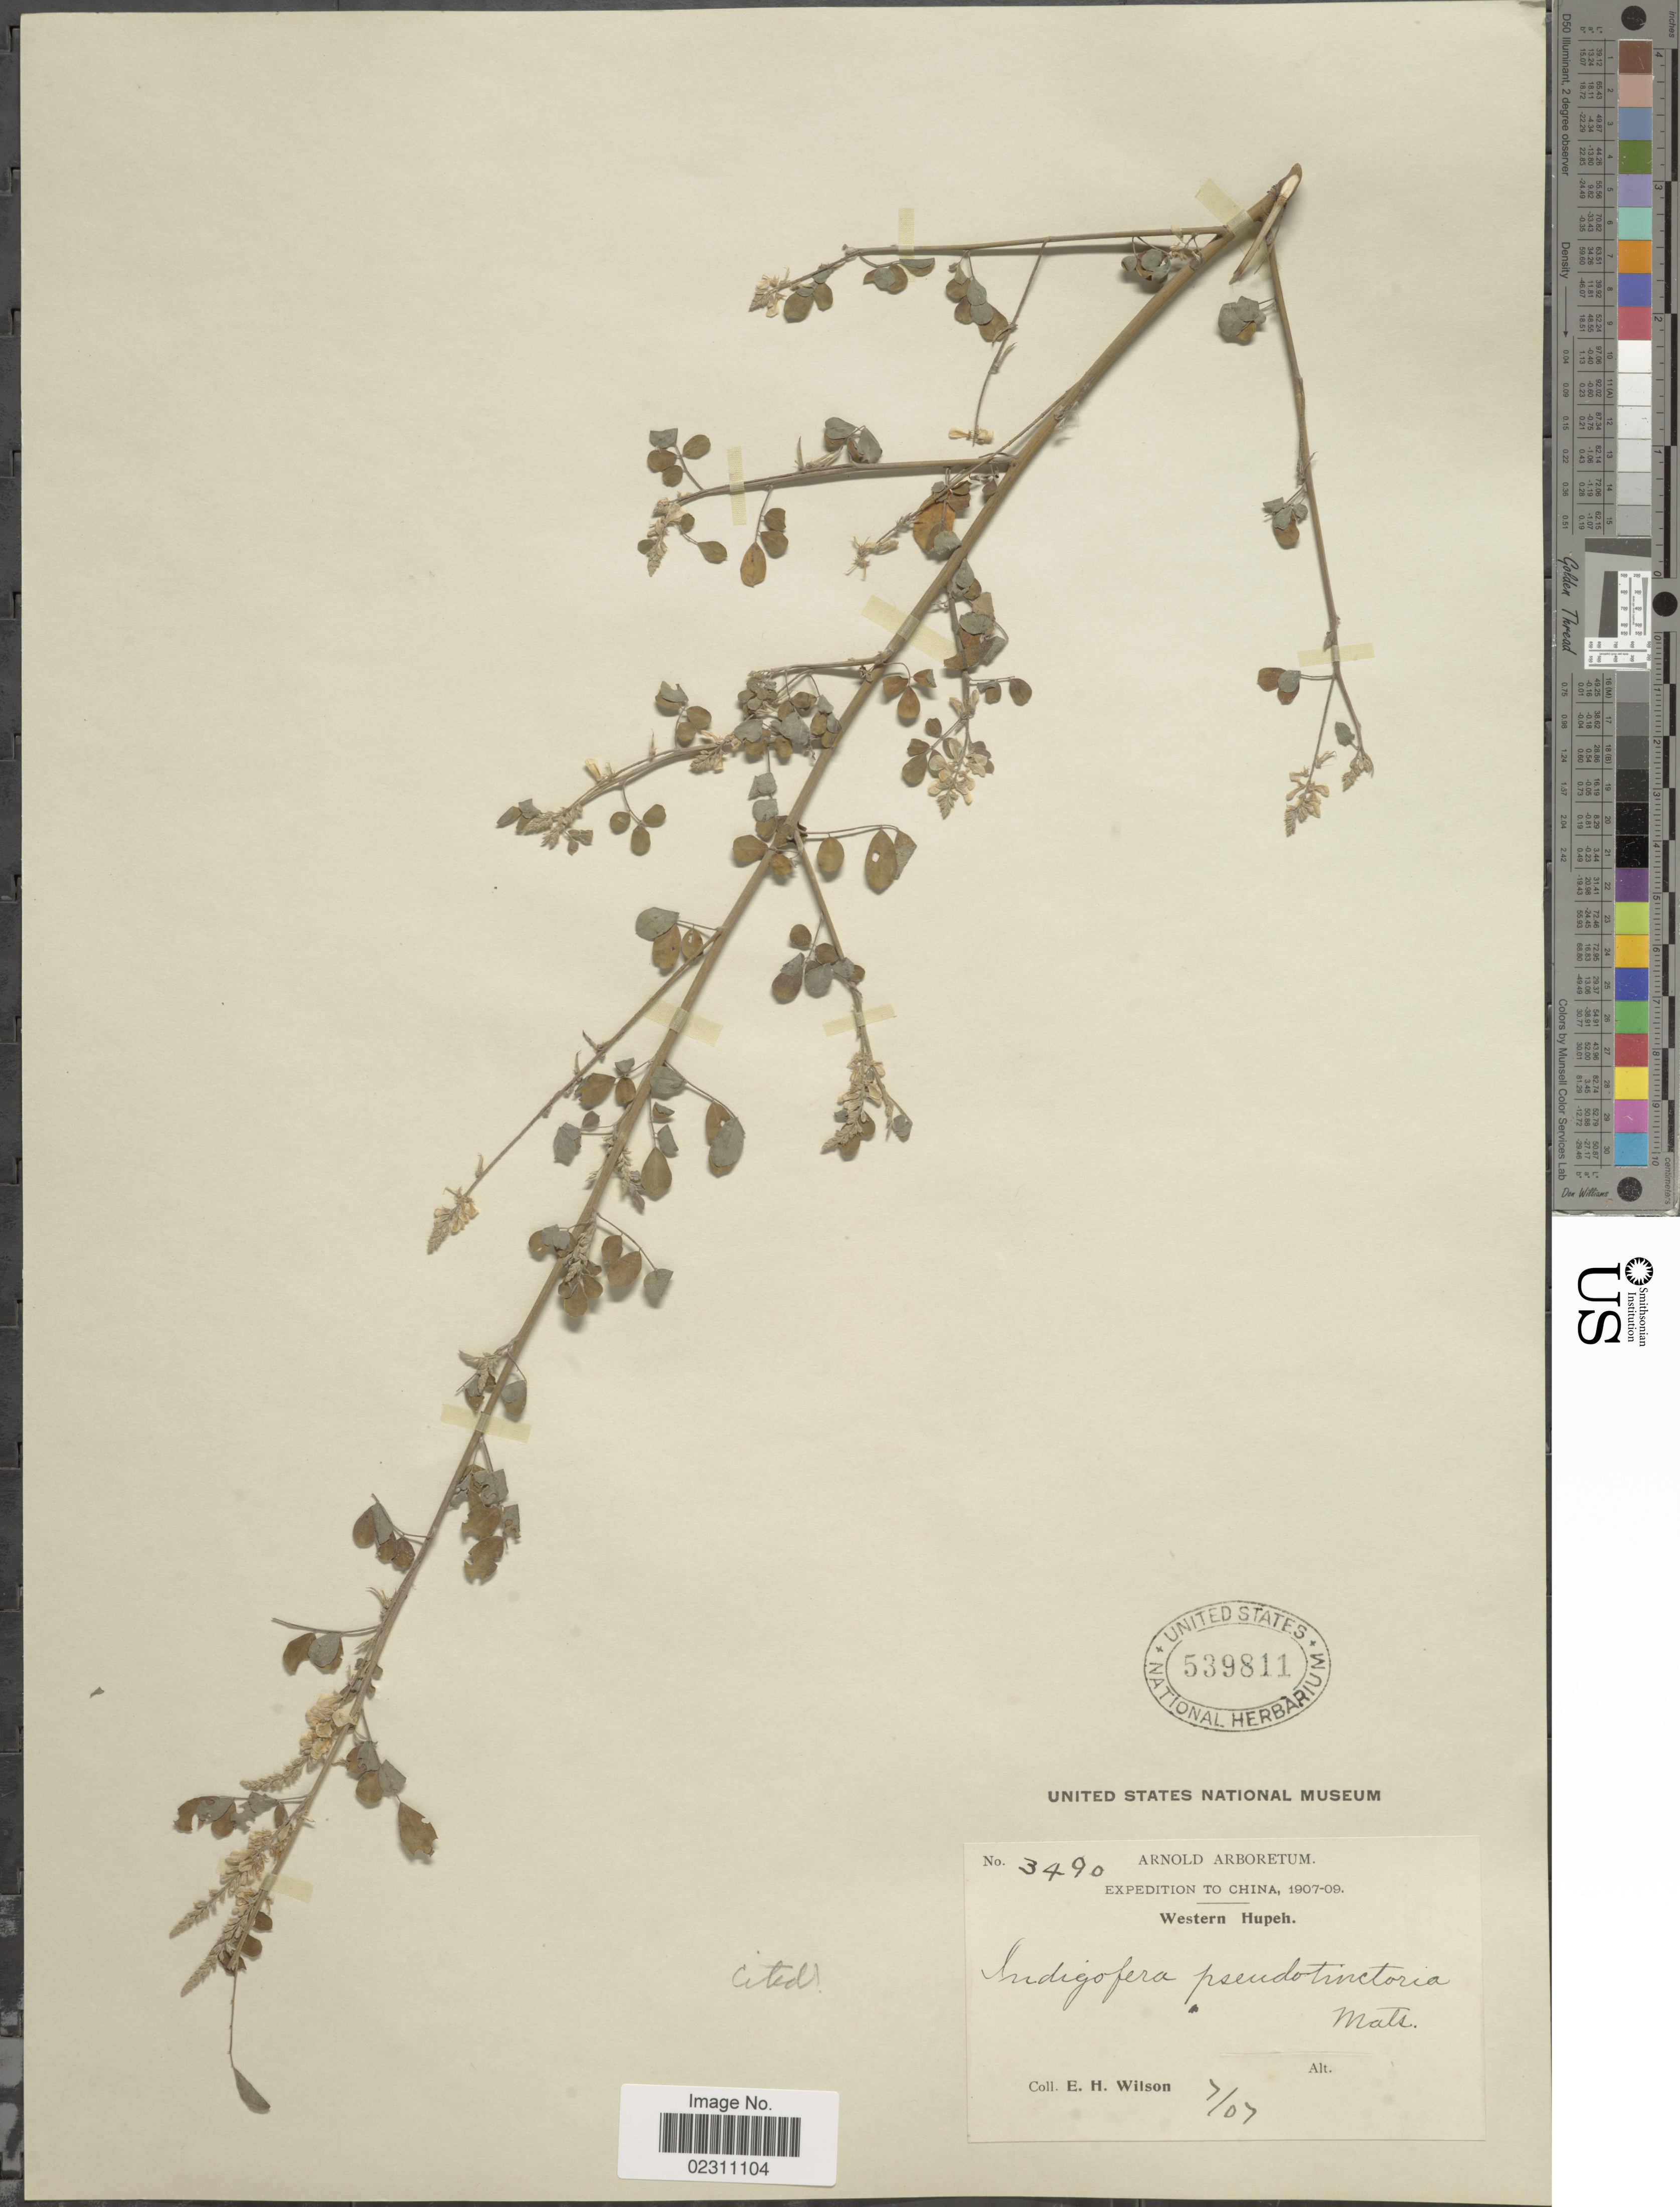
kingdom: Plantae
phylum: Tracheophyta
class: Magnoliopsida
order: Fabales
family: Fabaceae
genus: Indigofera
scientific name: Indigofera pseudotinctoria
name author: Matsum.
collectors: E. Wilson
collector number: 3490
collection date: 1907-07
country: China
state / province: Hubei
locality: Western Hupeh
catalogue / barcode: US 539811